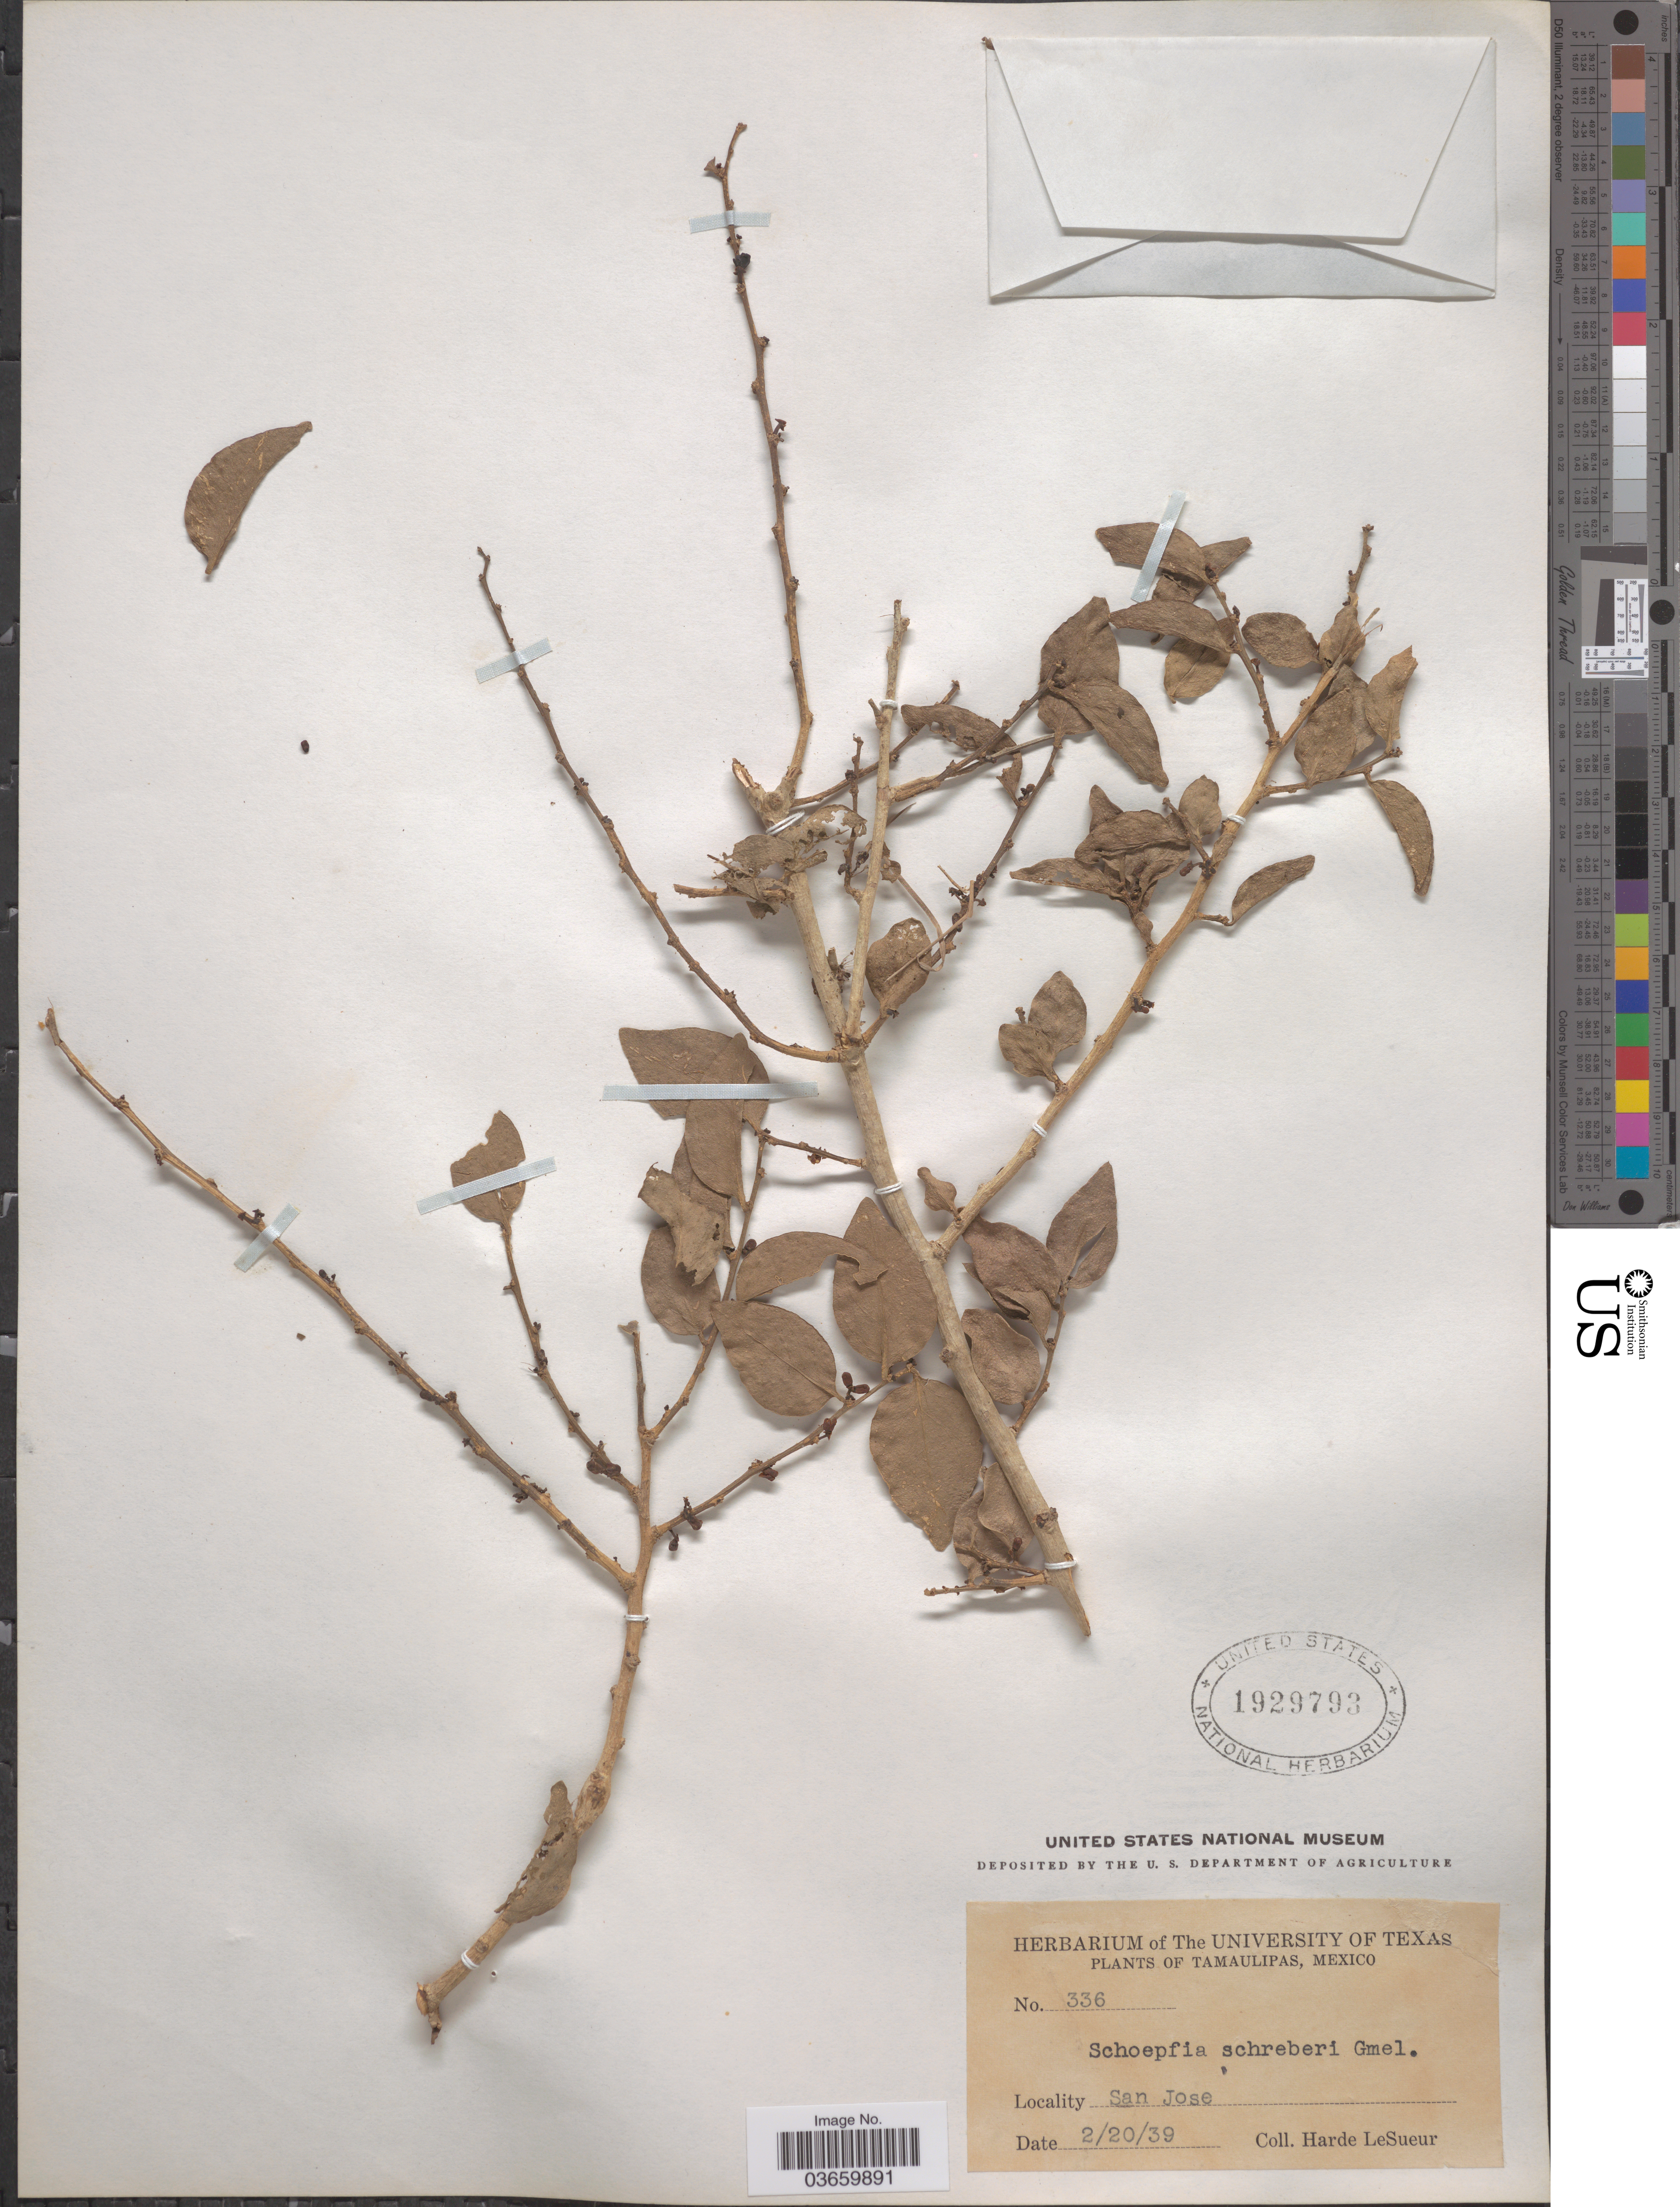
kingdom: Plantae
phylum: Tracheophyta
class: Magnoliopsida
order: Santalales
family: Schoepfiaceae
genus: Schoepfia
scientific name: Schoepfia schreberi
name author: J.F. Gmel.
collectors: H. LeSueur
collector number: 336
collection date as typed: Transcribed d/m/y: 20/2/39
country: Mexico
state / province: Tamaulipas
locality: San Jose.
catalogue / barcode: US 1929793